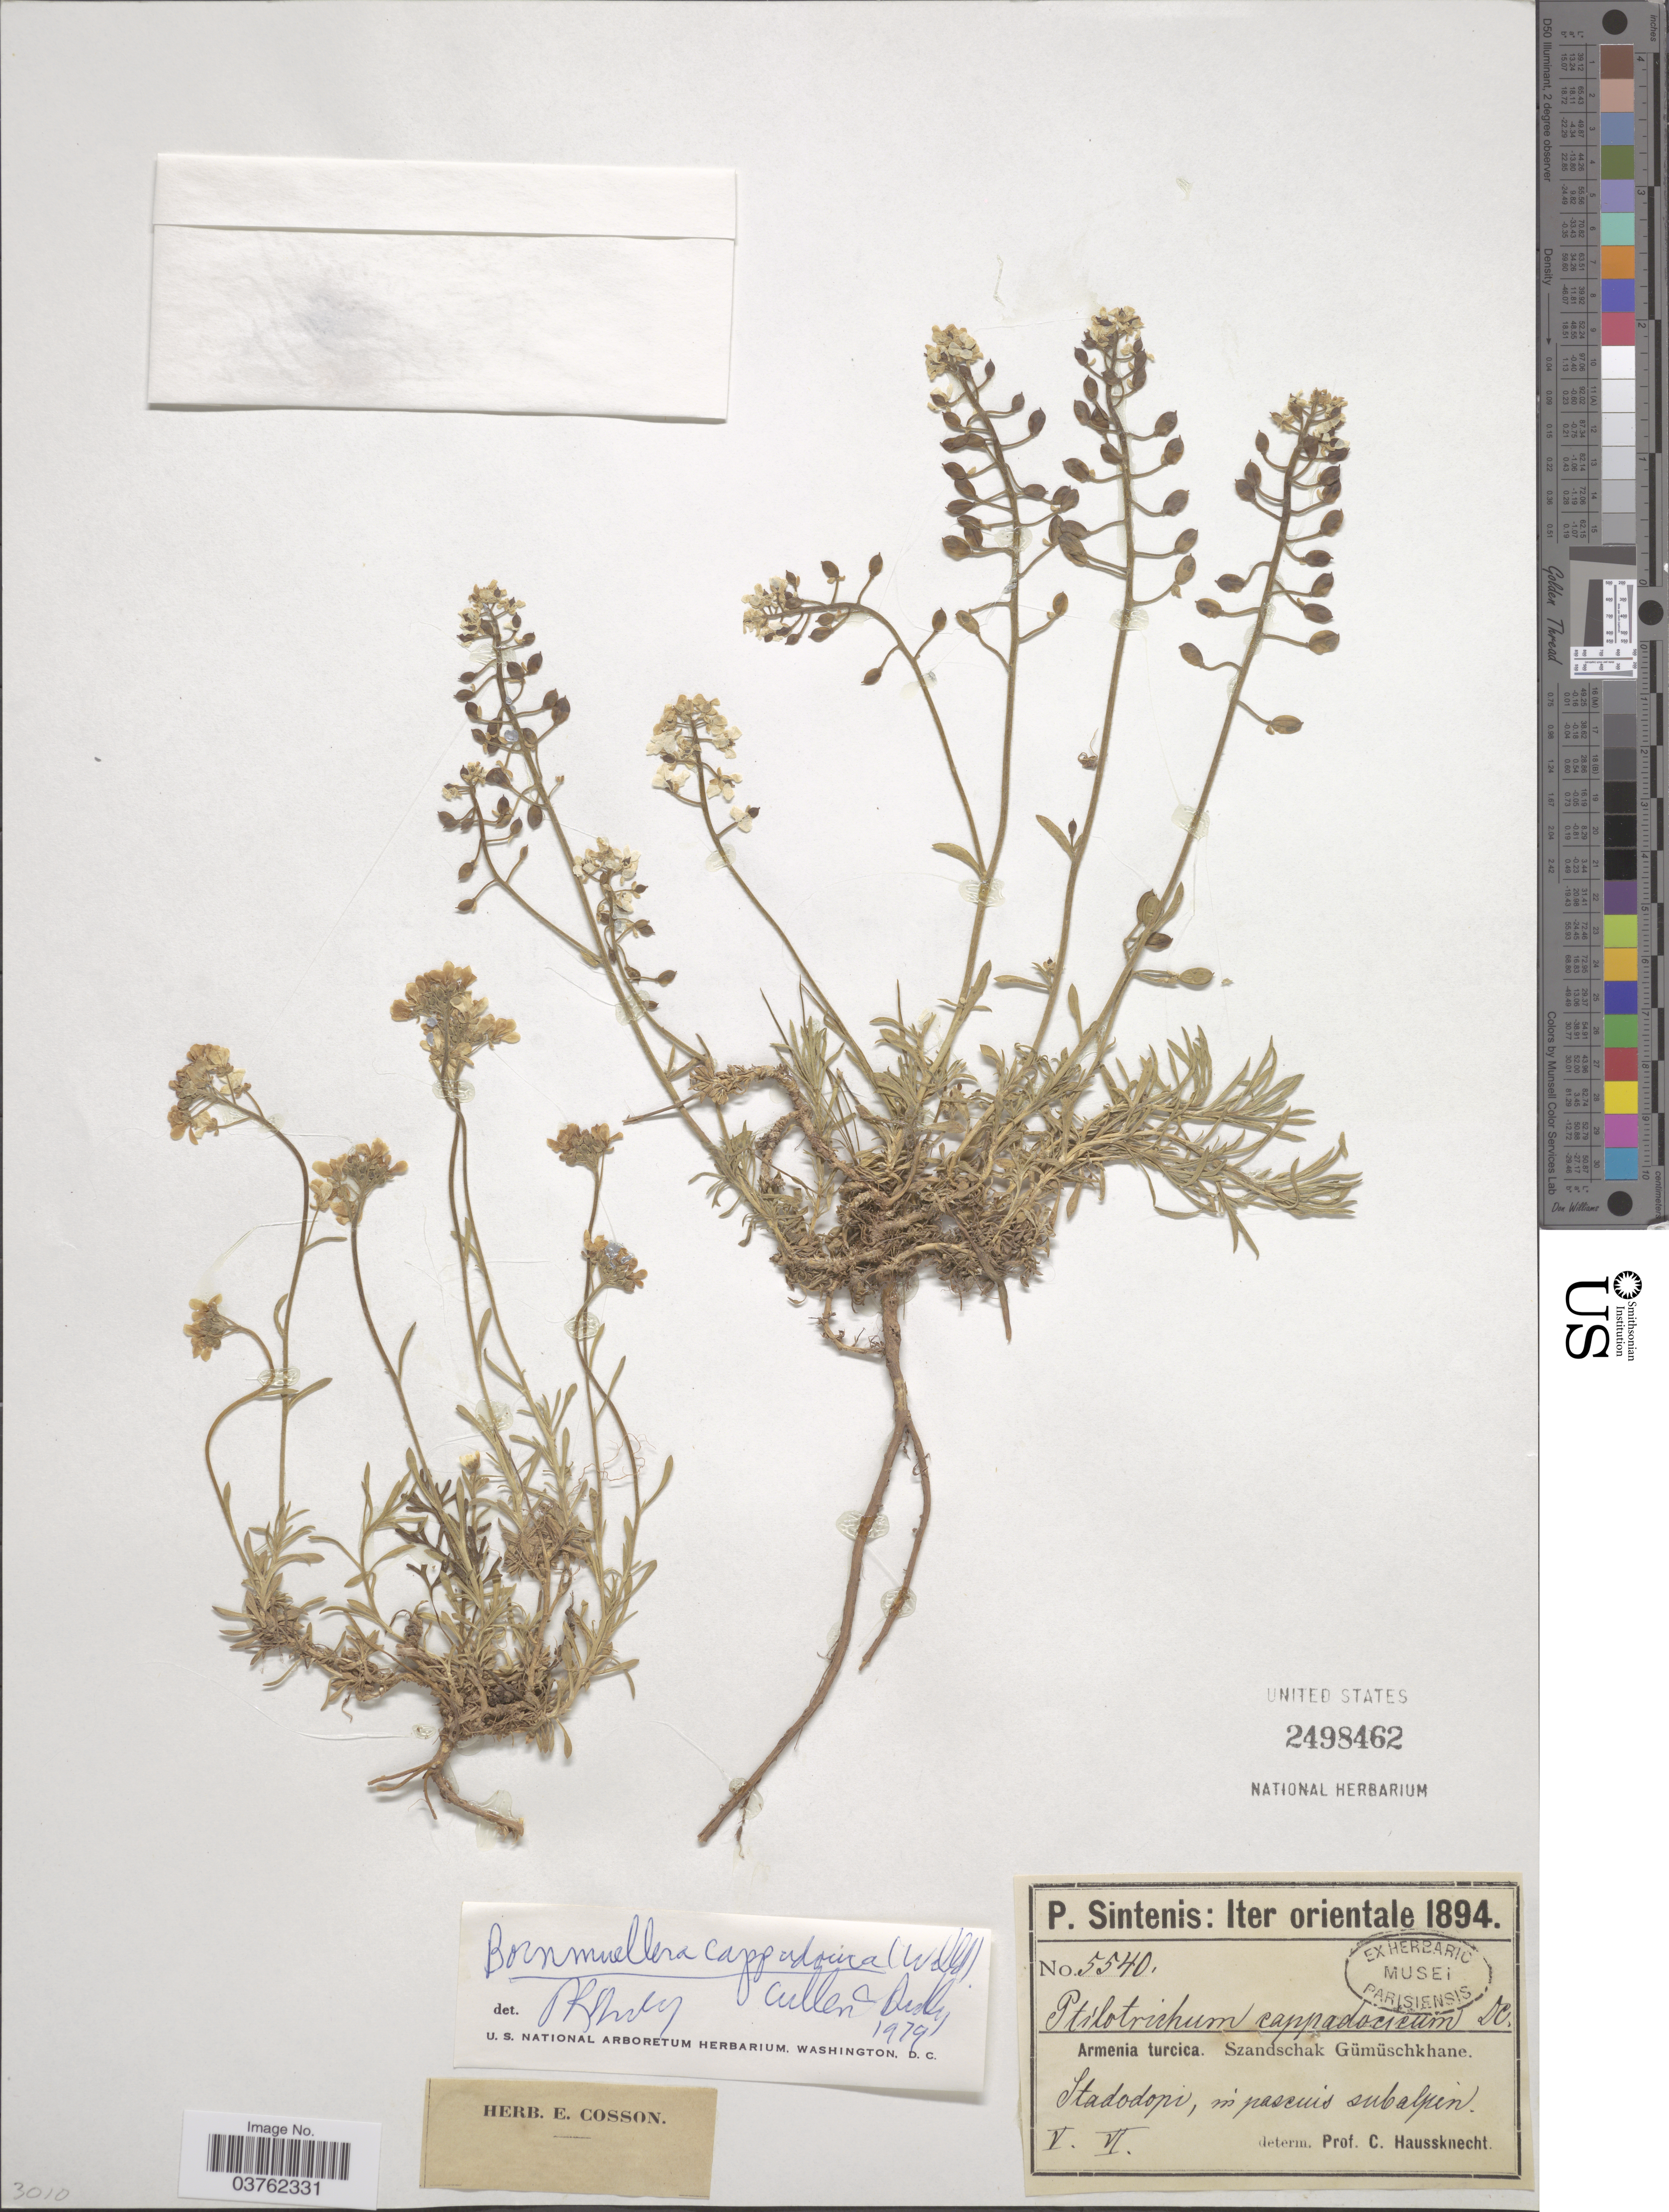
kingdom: Plantae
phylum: Tracheophyta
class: Magnoliopsida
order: Brassicales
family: Brassicaceae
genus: Bornmuellera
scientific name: Bornmuellera cappadocica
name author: Cullen & T.R. Dudley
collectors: P. Sintenis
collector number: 5540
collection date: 1894-05/1894-06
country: Turkey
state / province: Gumushane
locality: Iter orientale. Armenia turcica. Szandschak Gümüschkhane. Stadodopi, in pascuis subalpen.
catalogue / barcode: US 2498462